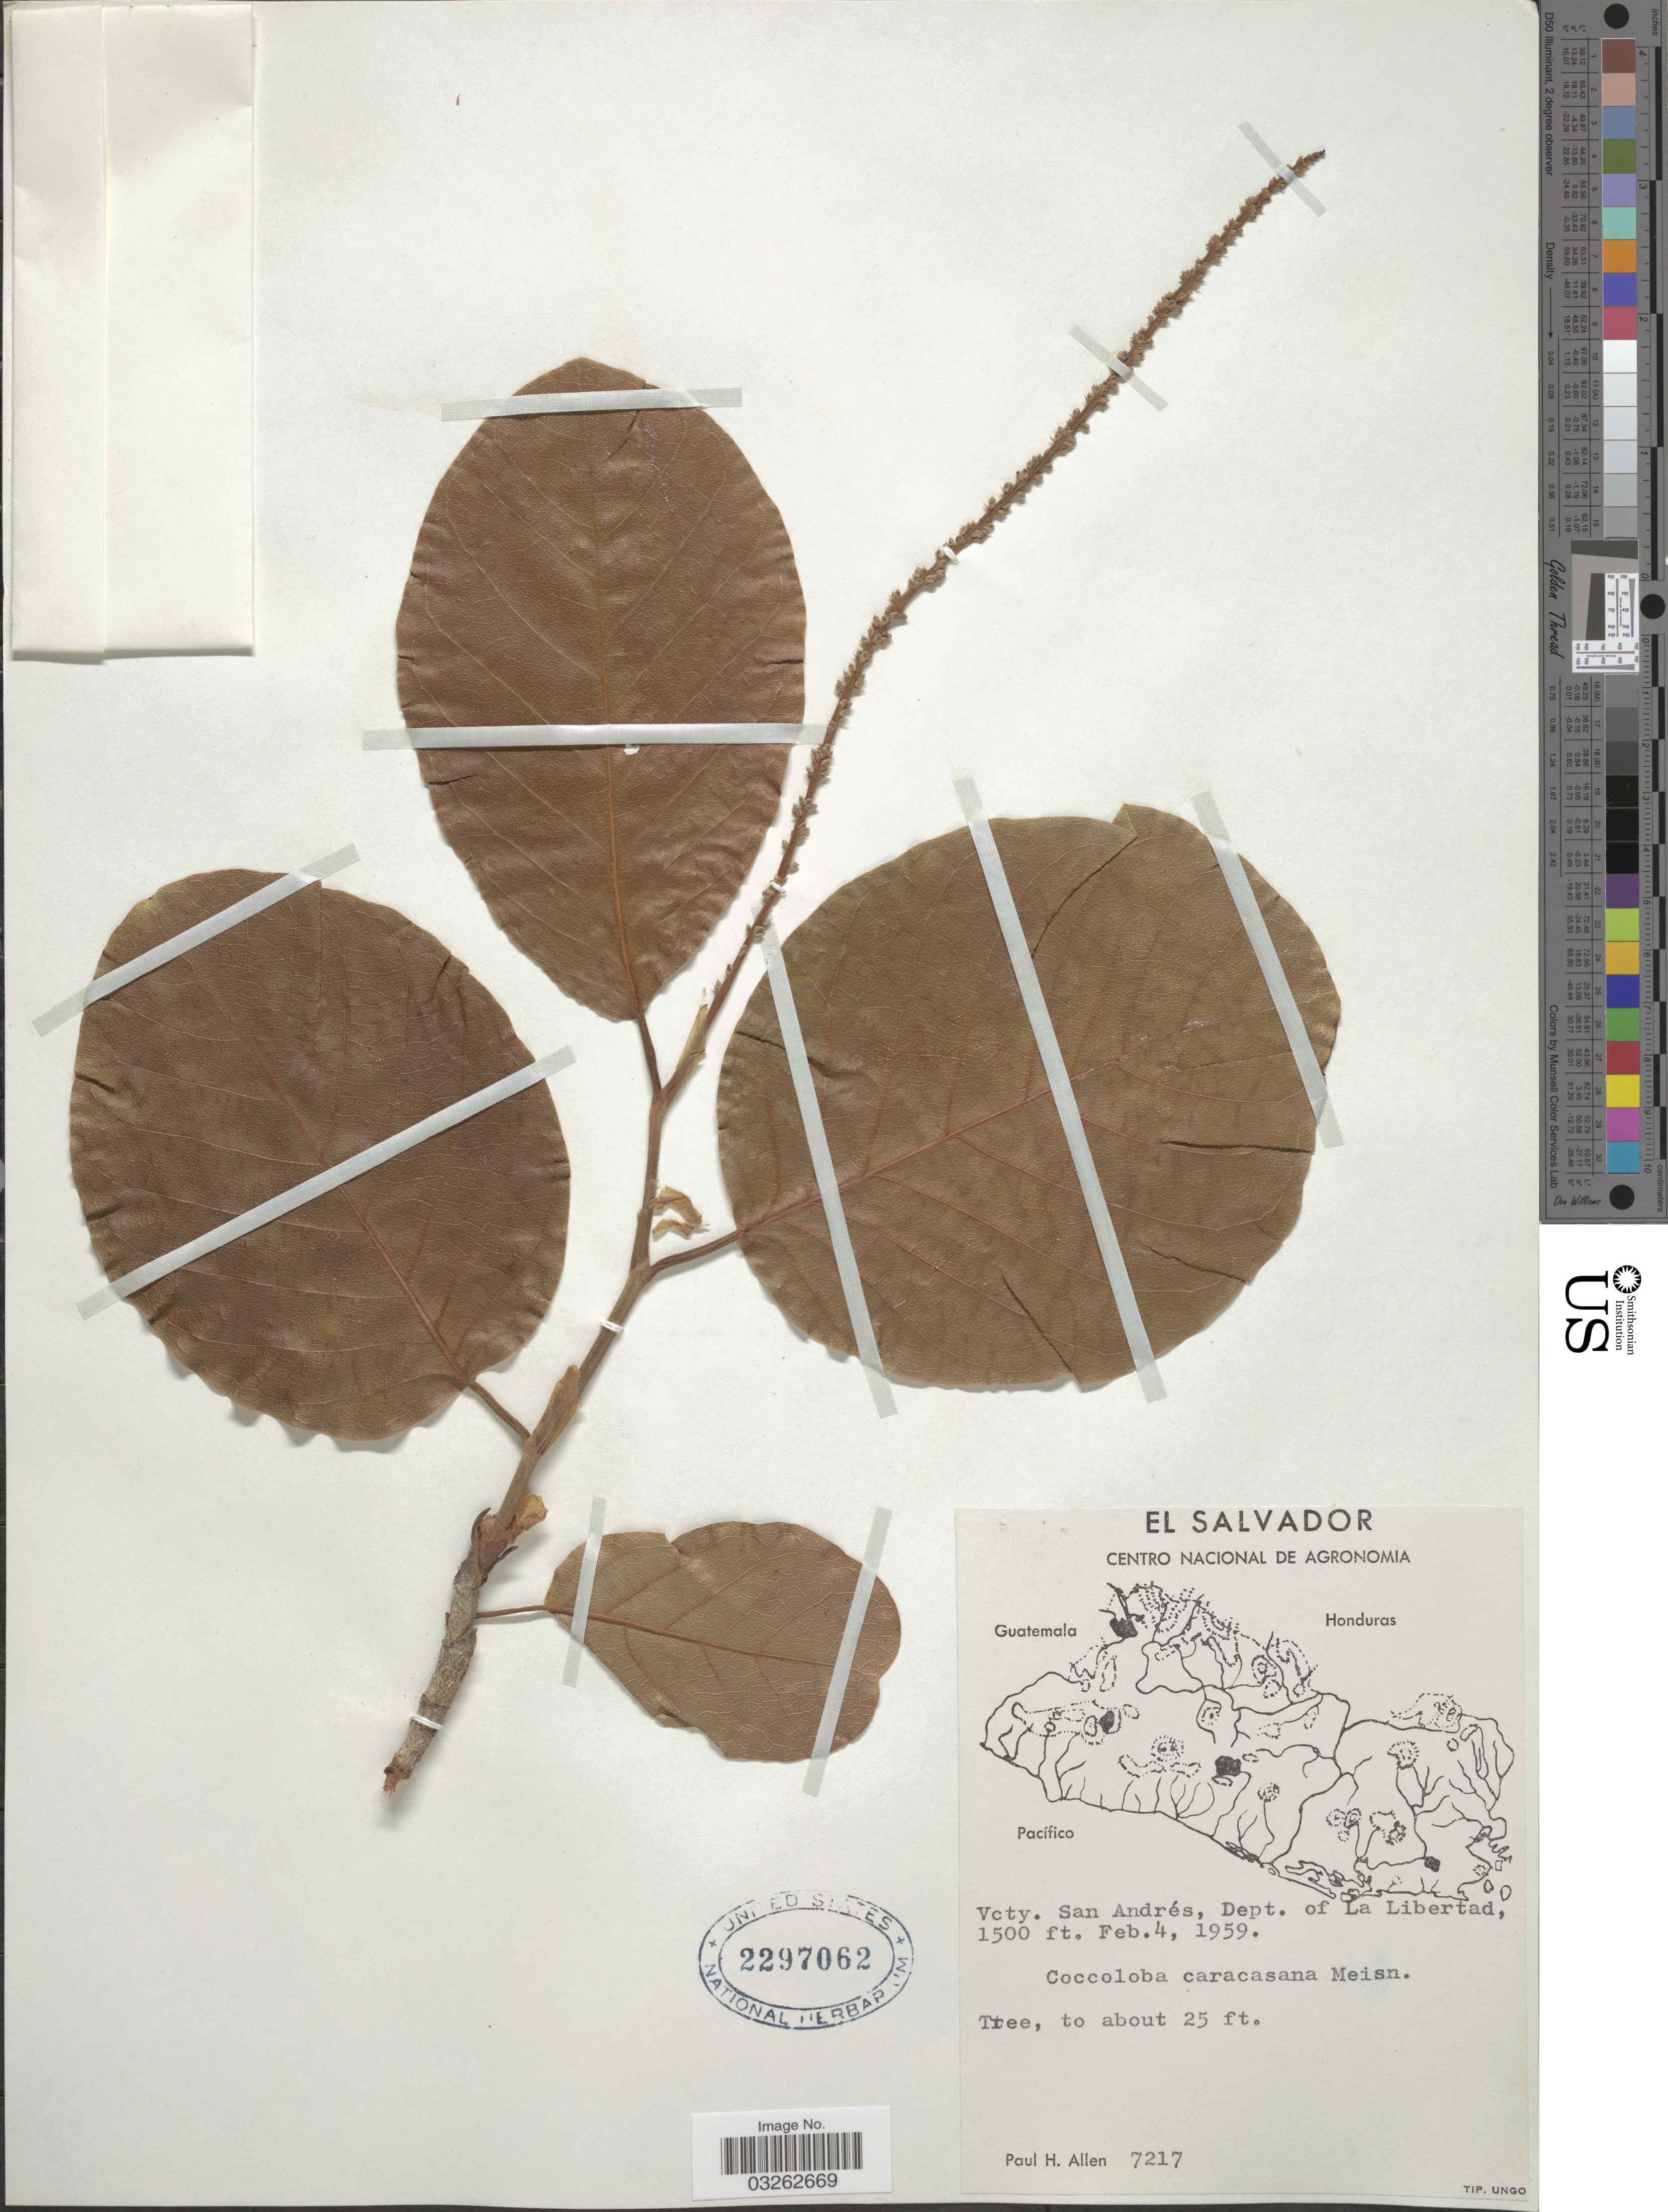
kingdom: Plantae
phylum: Tracheophyta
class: Magnoliopsida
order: Caryophyllales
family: Polygonaceae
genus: Coccoloba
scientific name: Coccoloba caracasana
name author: Meisn.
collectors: P. H. Allen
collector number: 7217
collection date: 1959-02-04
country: El Salvador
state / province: La Libertad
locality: Vcty. San Andrés, Dept. of La Libertad.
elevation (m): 457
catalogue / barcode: US 2297062